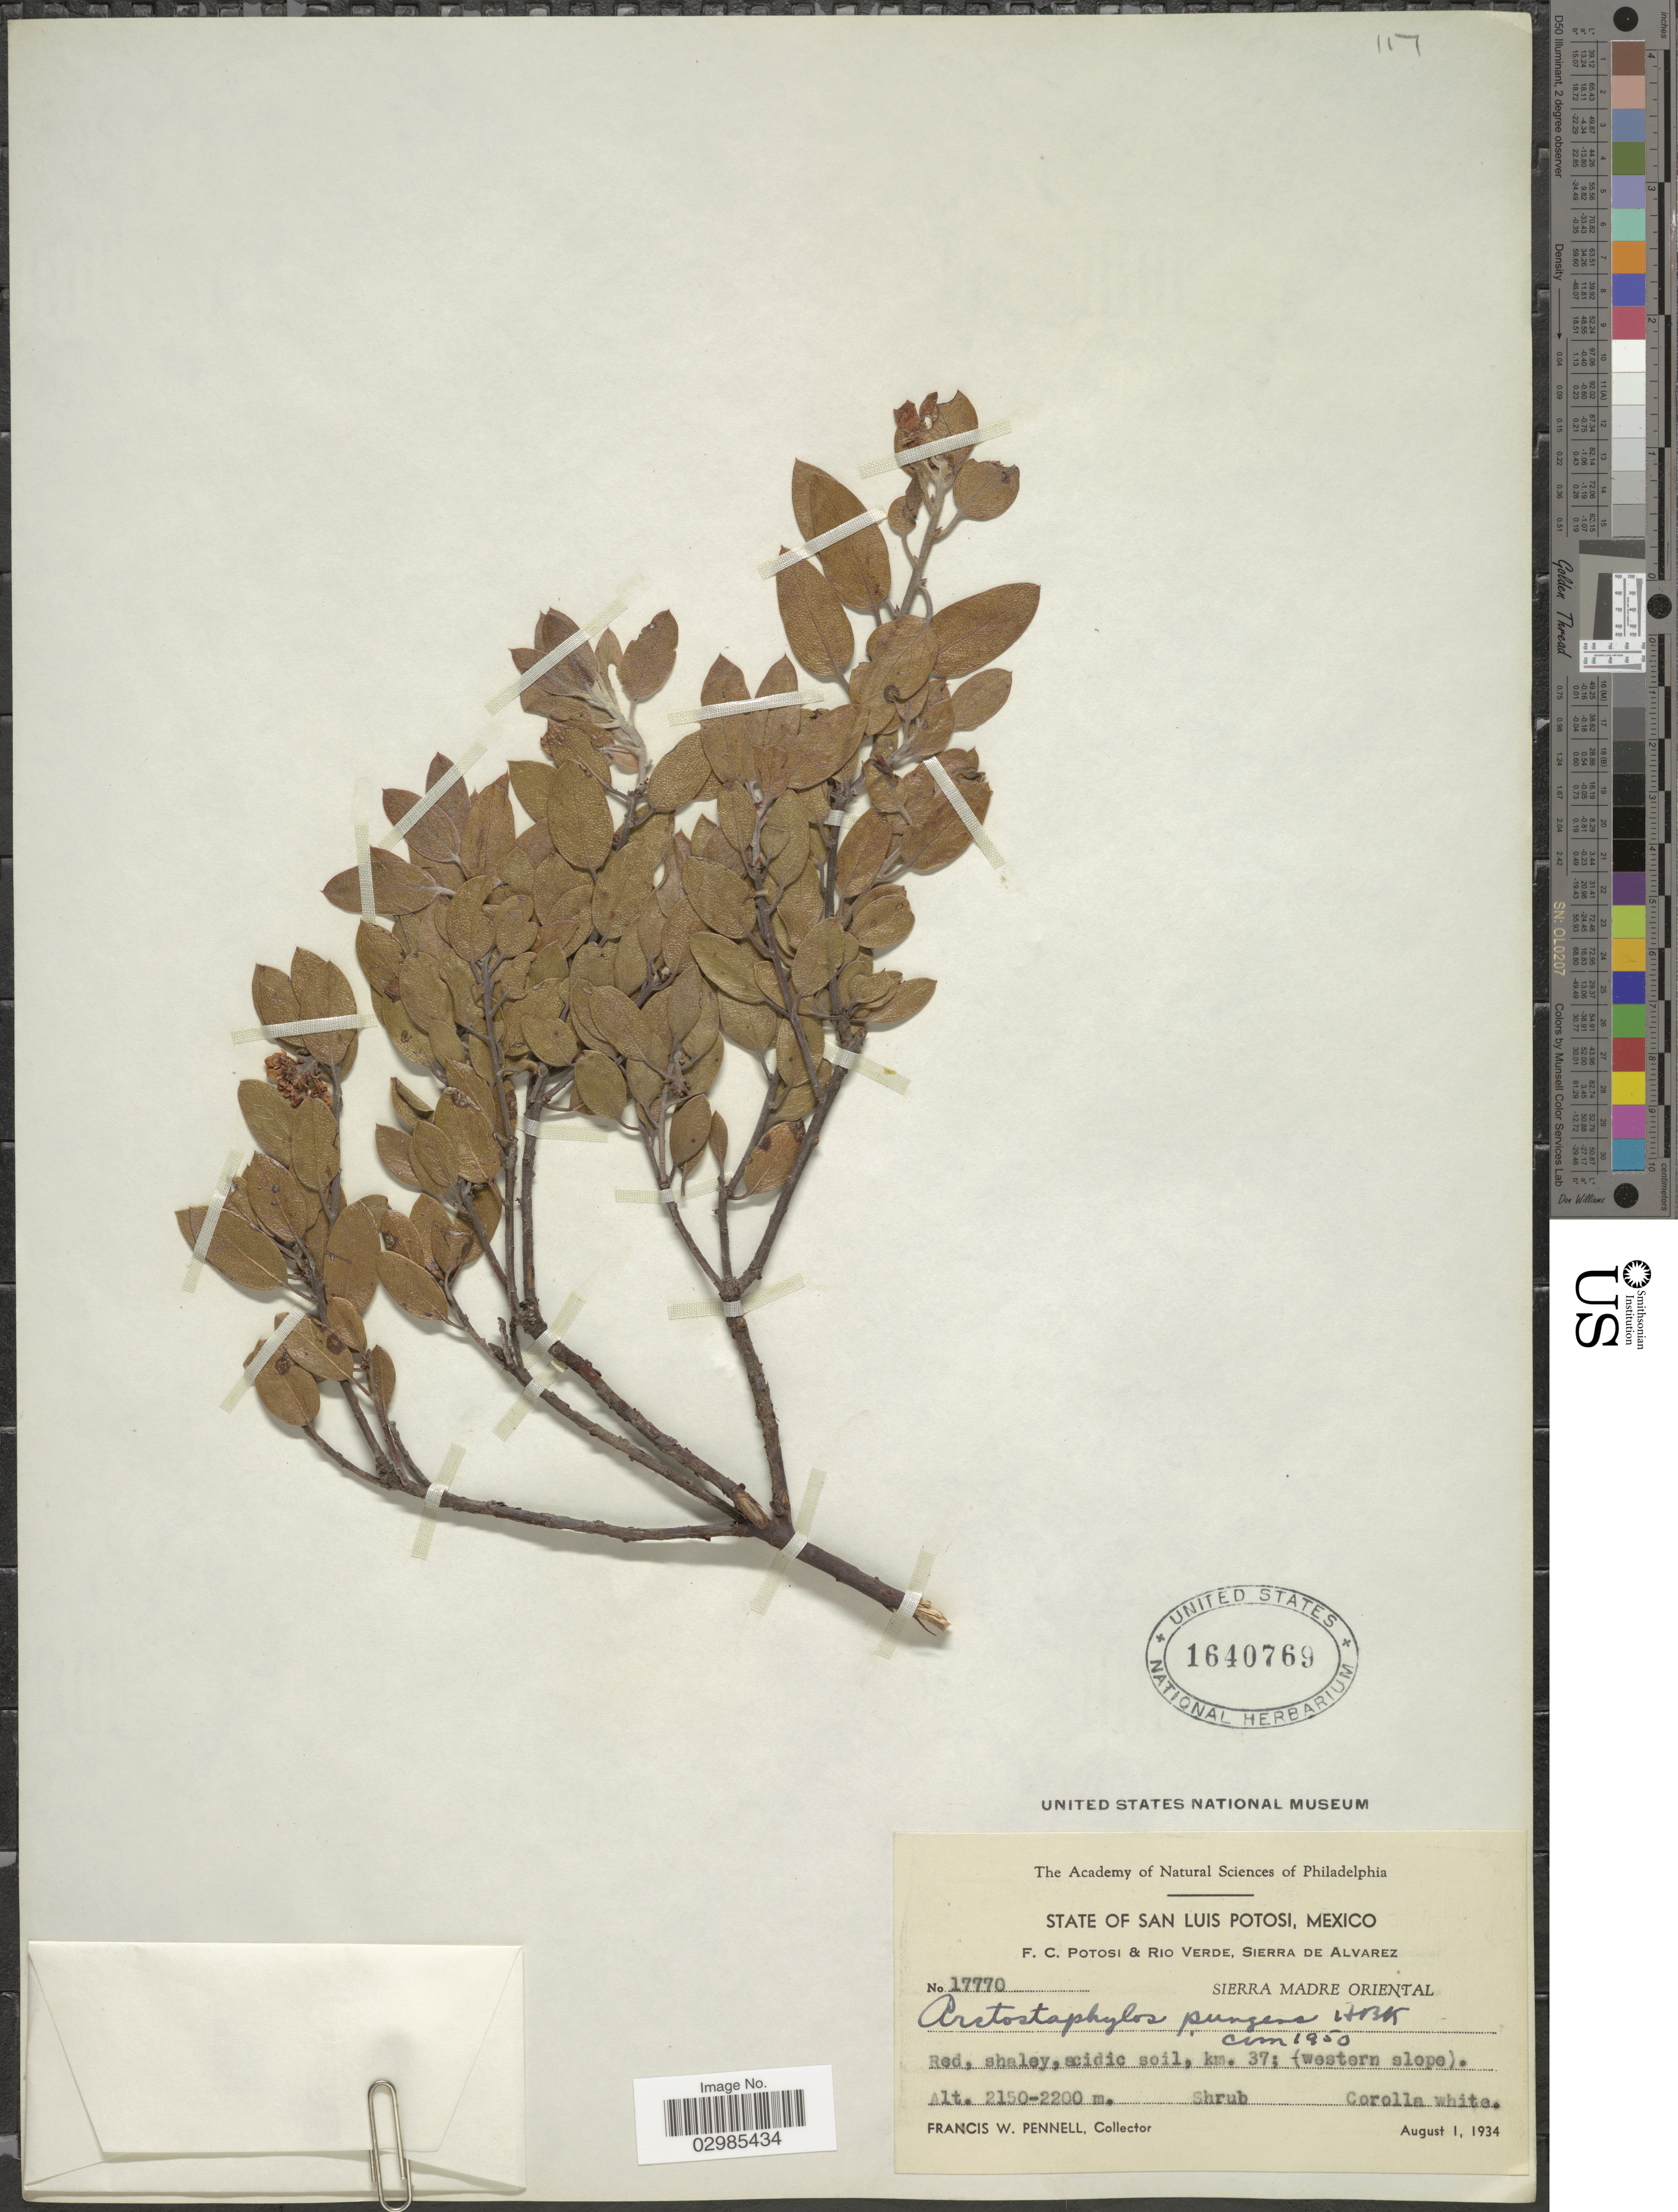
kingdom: Plantae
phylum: Tracheophyta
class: Magnoliopsida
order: Ericales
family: Ericaceae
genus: Arctostaphylos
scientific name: Arctostaphylos pungens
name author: Kunth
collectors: F. W. Pennell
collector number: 17770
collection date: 1934-08-01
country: Mexico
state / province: San Luis Potosí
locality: F.C. Potosi & Rio Verde, Sierra De Alvarez, Sierra Madre Oriental, km. 37 (western slope).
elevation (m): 2150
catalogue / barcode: US 1640769